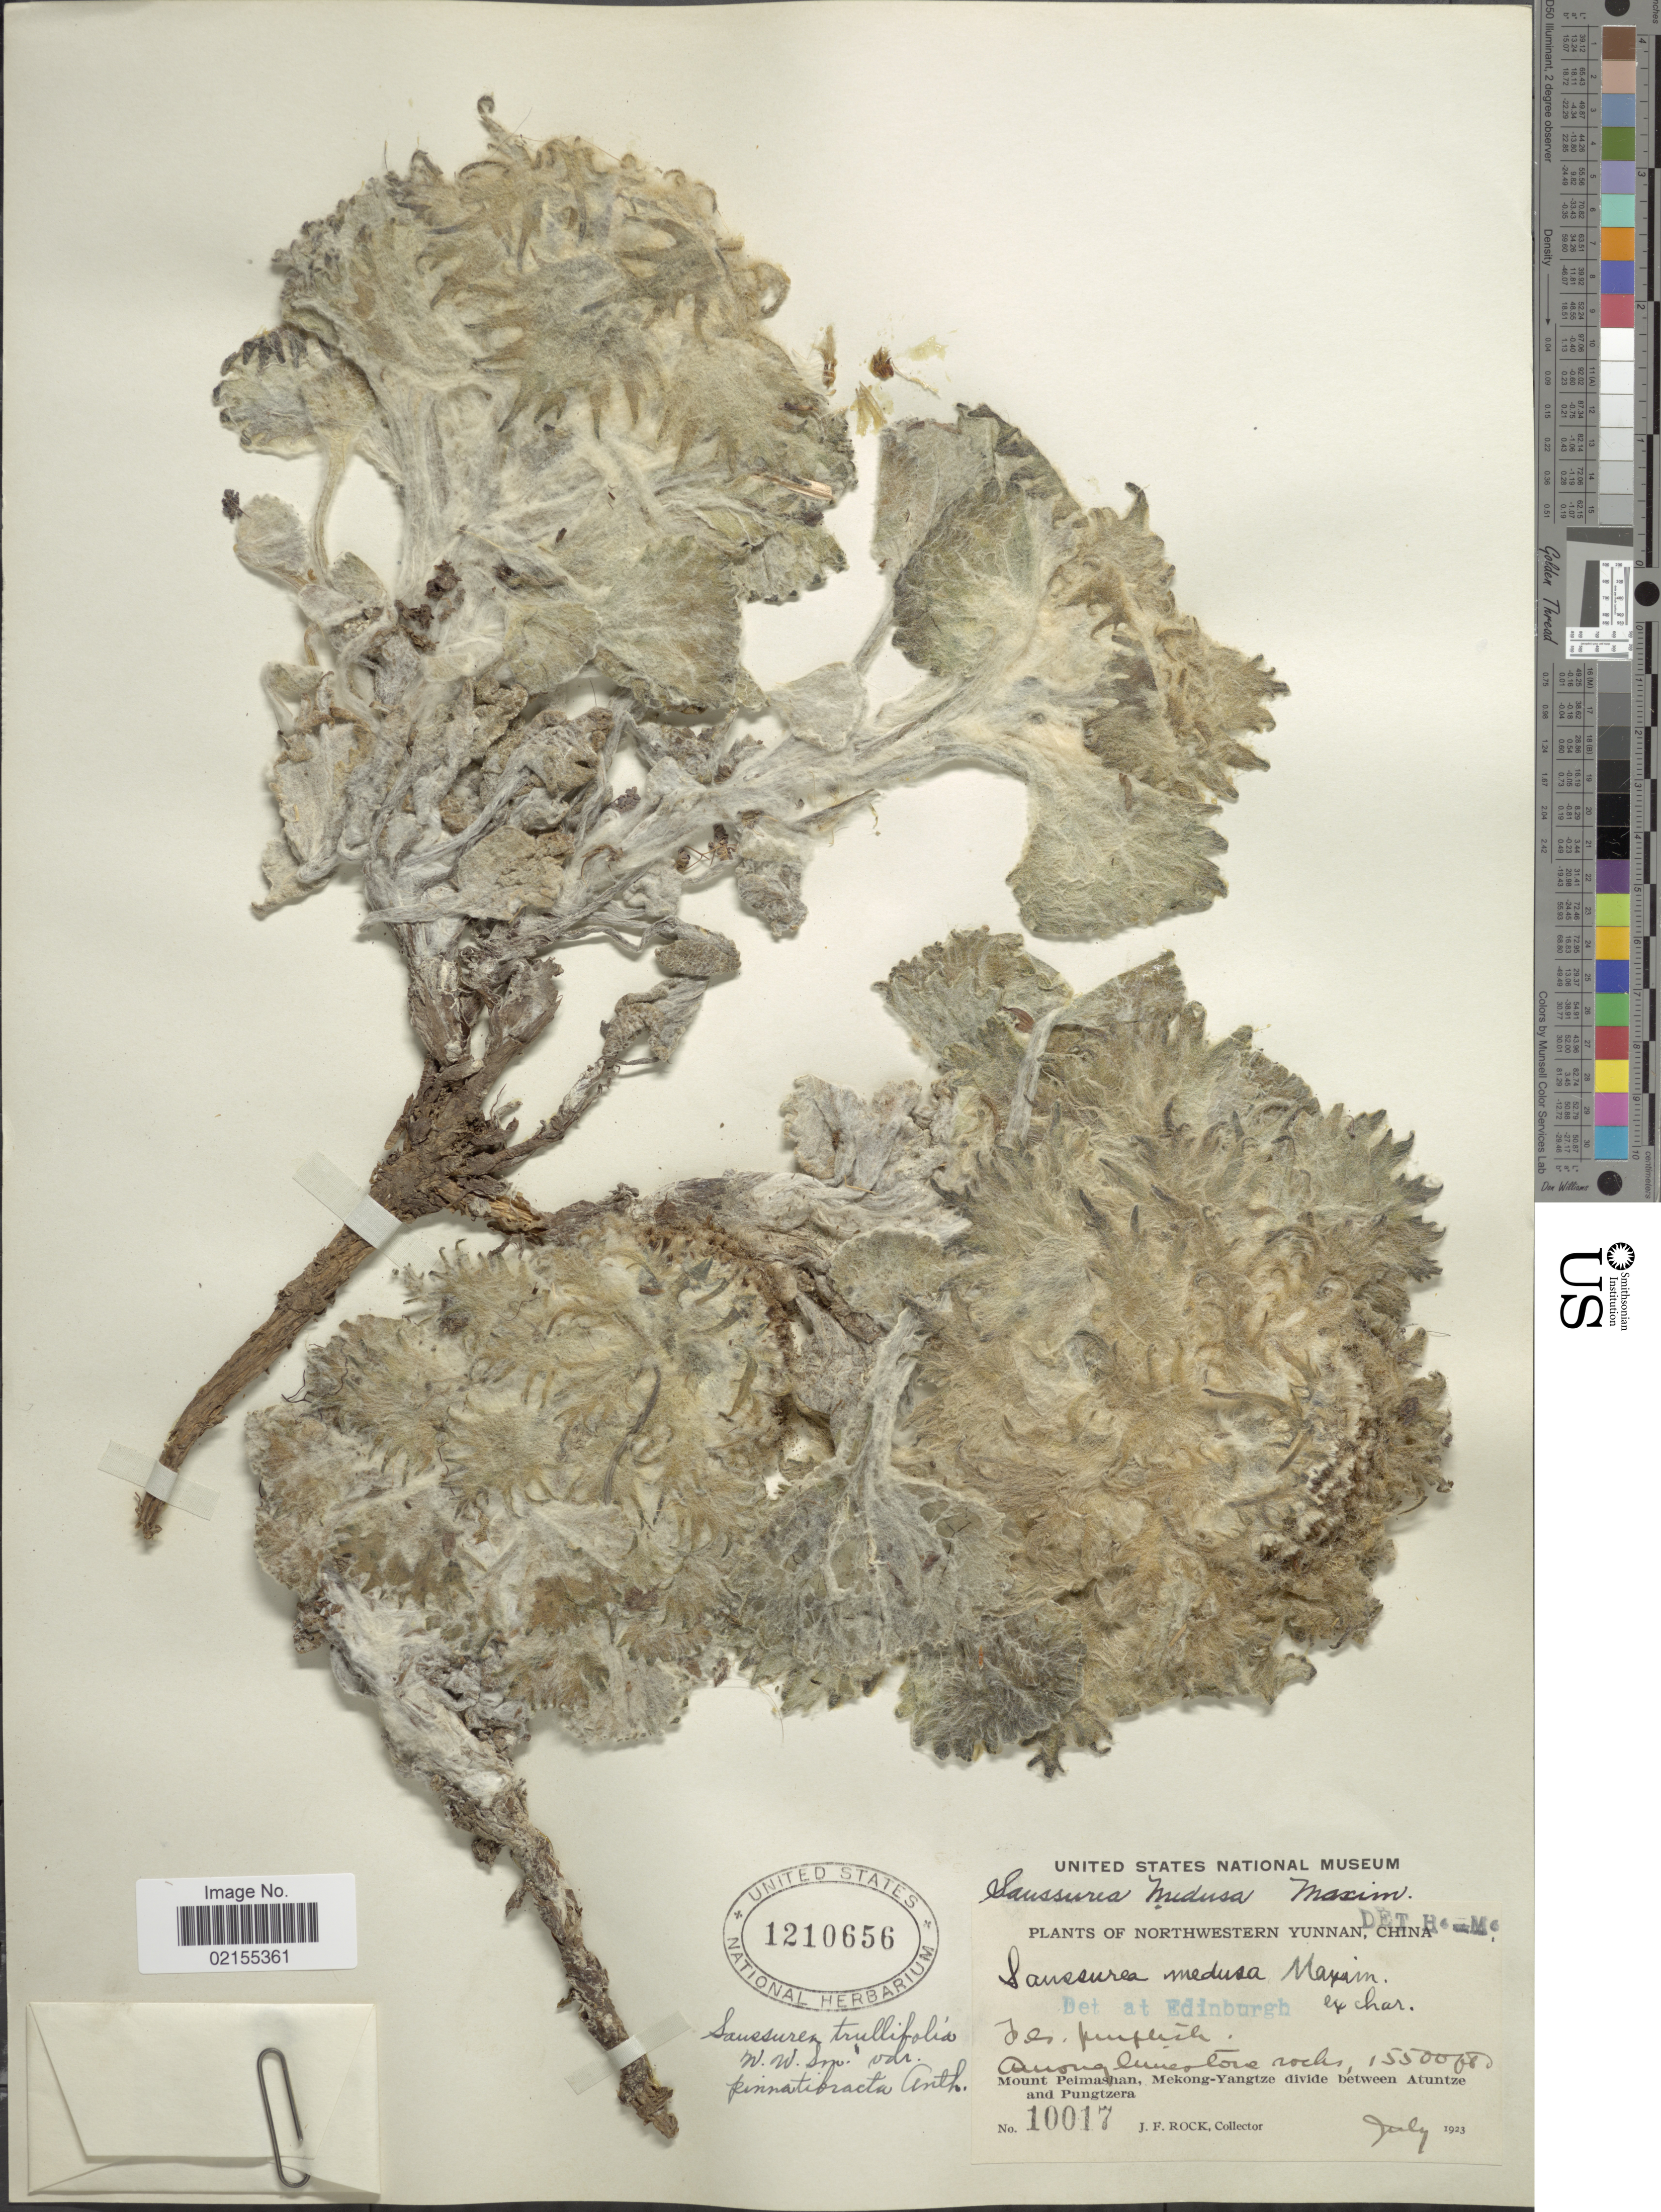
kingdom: Plantae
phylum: Tracheophyta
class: Magnoliopsida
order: Asterales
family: Asteraceae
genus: Saussurea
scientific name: Saussurea medusa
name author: Maxim.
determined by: Chen, Yousheng S.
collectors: J. Rock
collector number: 10017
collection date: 1923-07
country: China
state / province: Yunnan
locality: Northwestern Yunnan, Mount Peimashan, Mekong-Yangtze divide between Atuntze and Pungtzera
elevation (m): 4724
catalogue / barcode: US 1210656